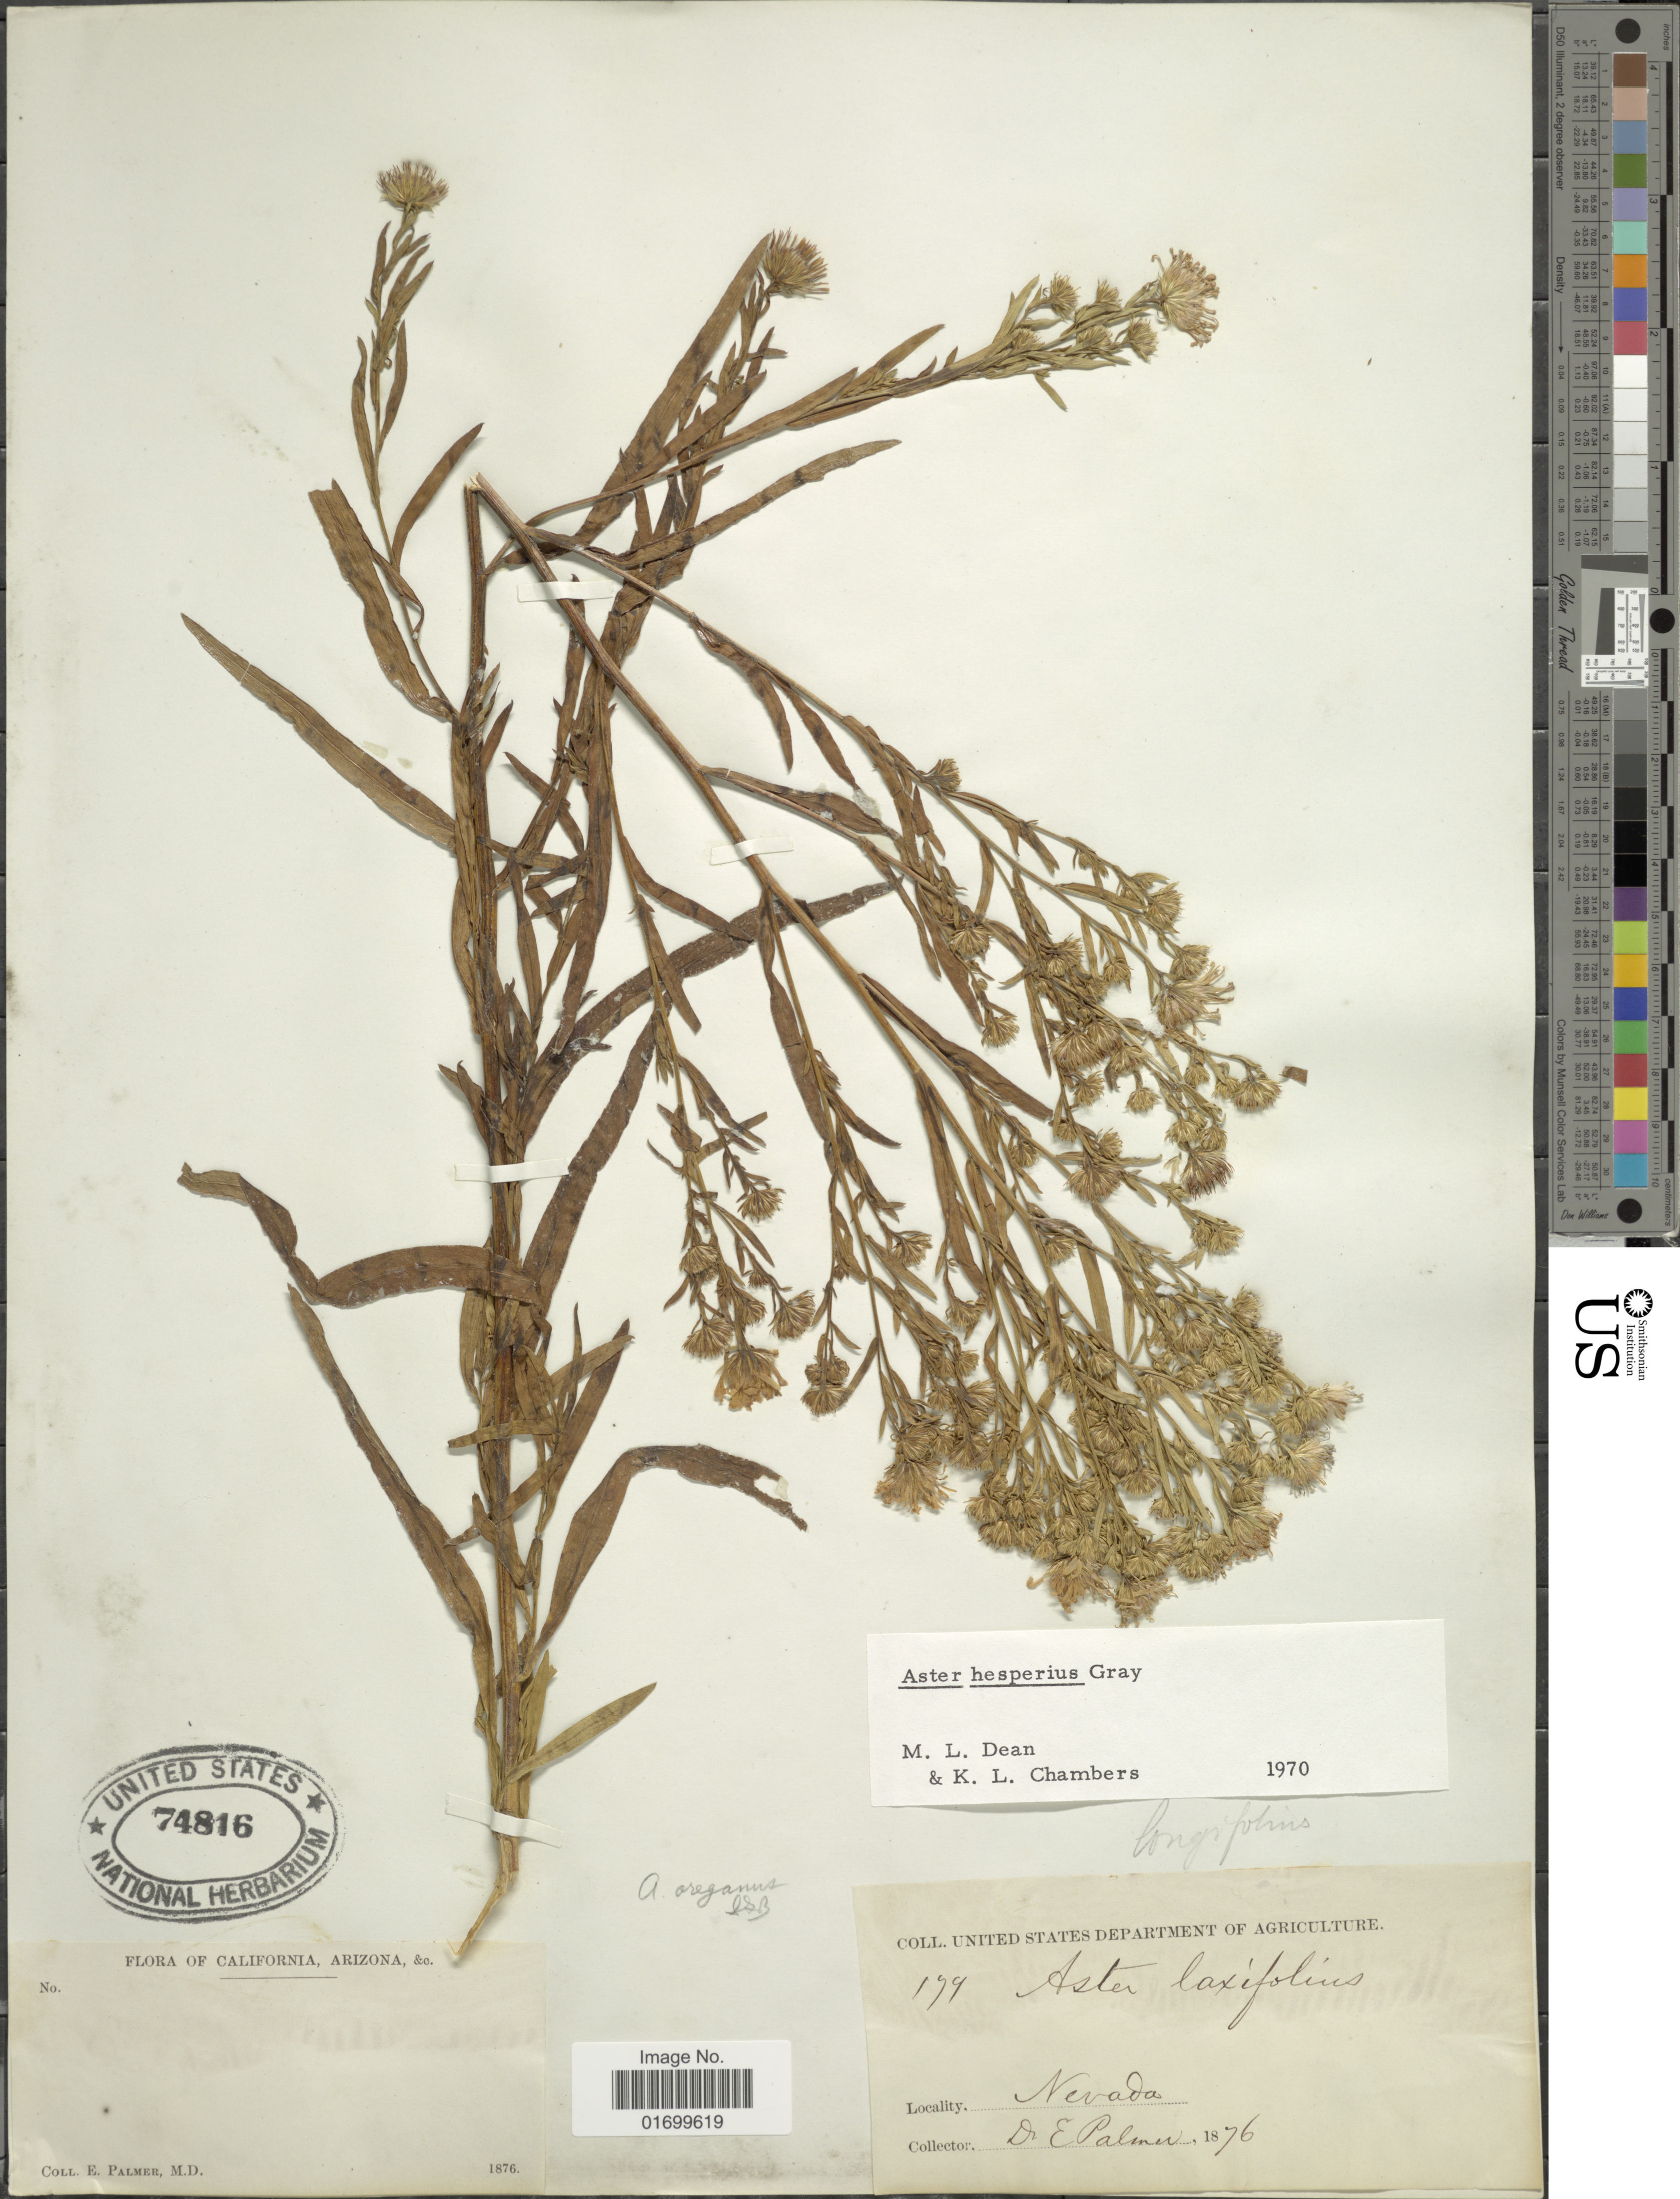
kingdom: Plantae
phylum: Tracheophyta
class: Magnoliopsida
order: Asterales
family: Asteraceae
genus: Symphyotrichum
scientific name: Symphyotrichum hesperium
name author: (A. Gray) Á. Löve & D. Löve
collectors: E. Palmer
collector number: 179*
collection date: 1876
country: United States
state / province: Nevada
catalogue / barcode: US 74816